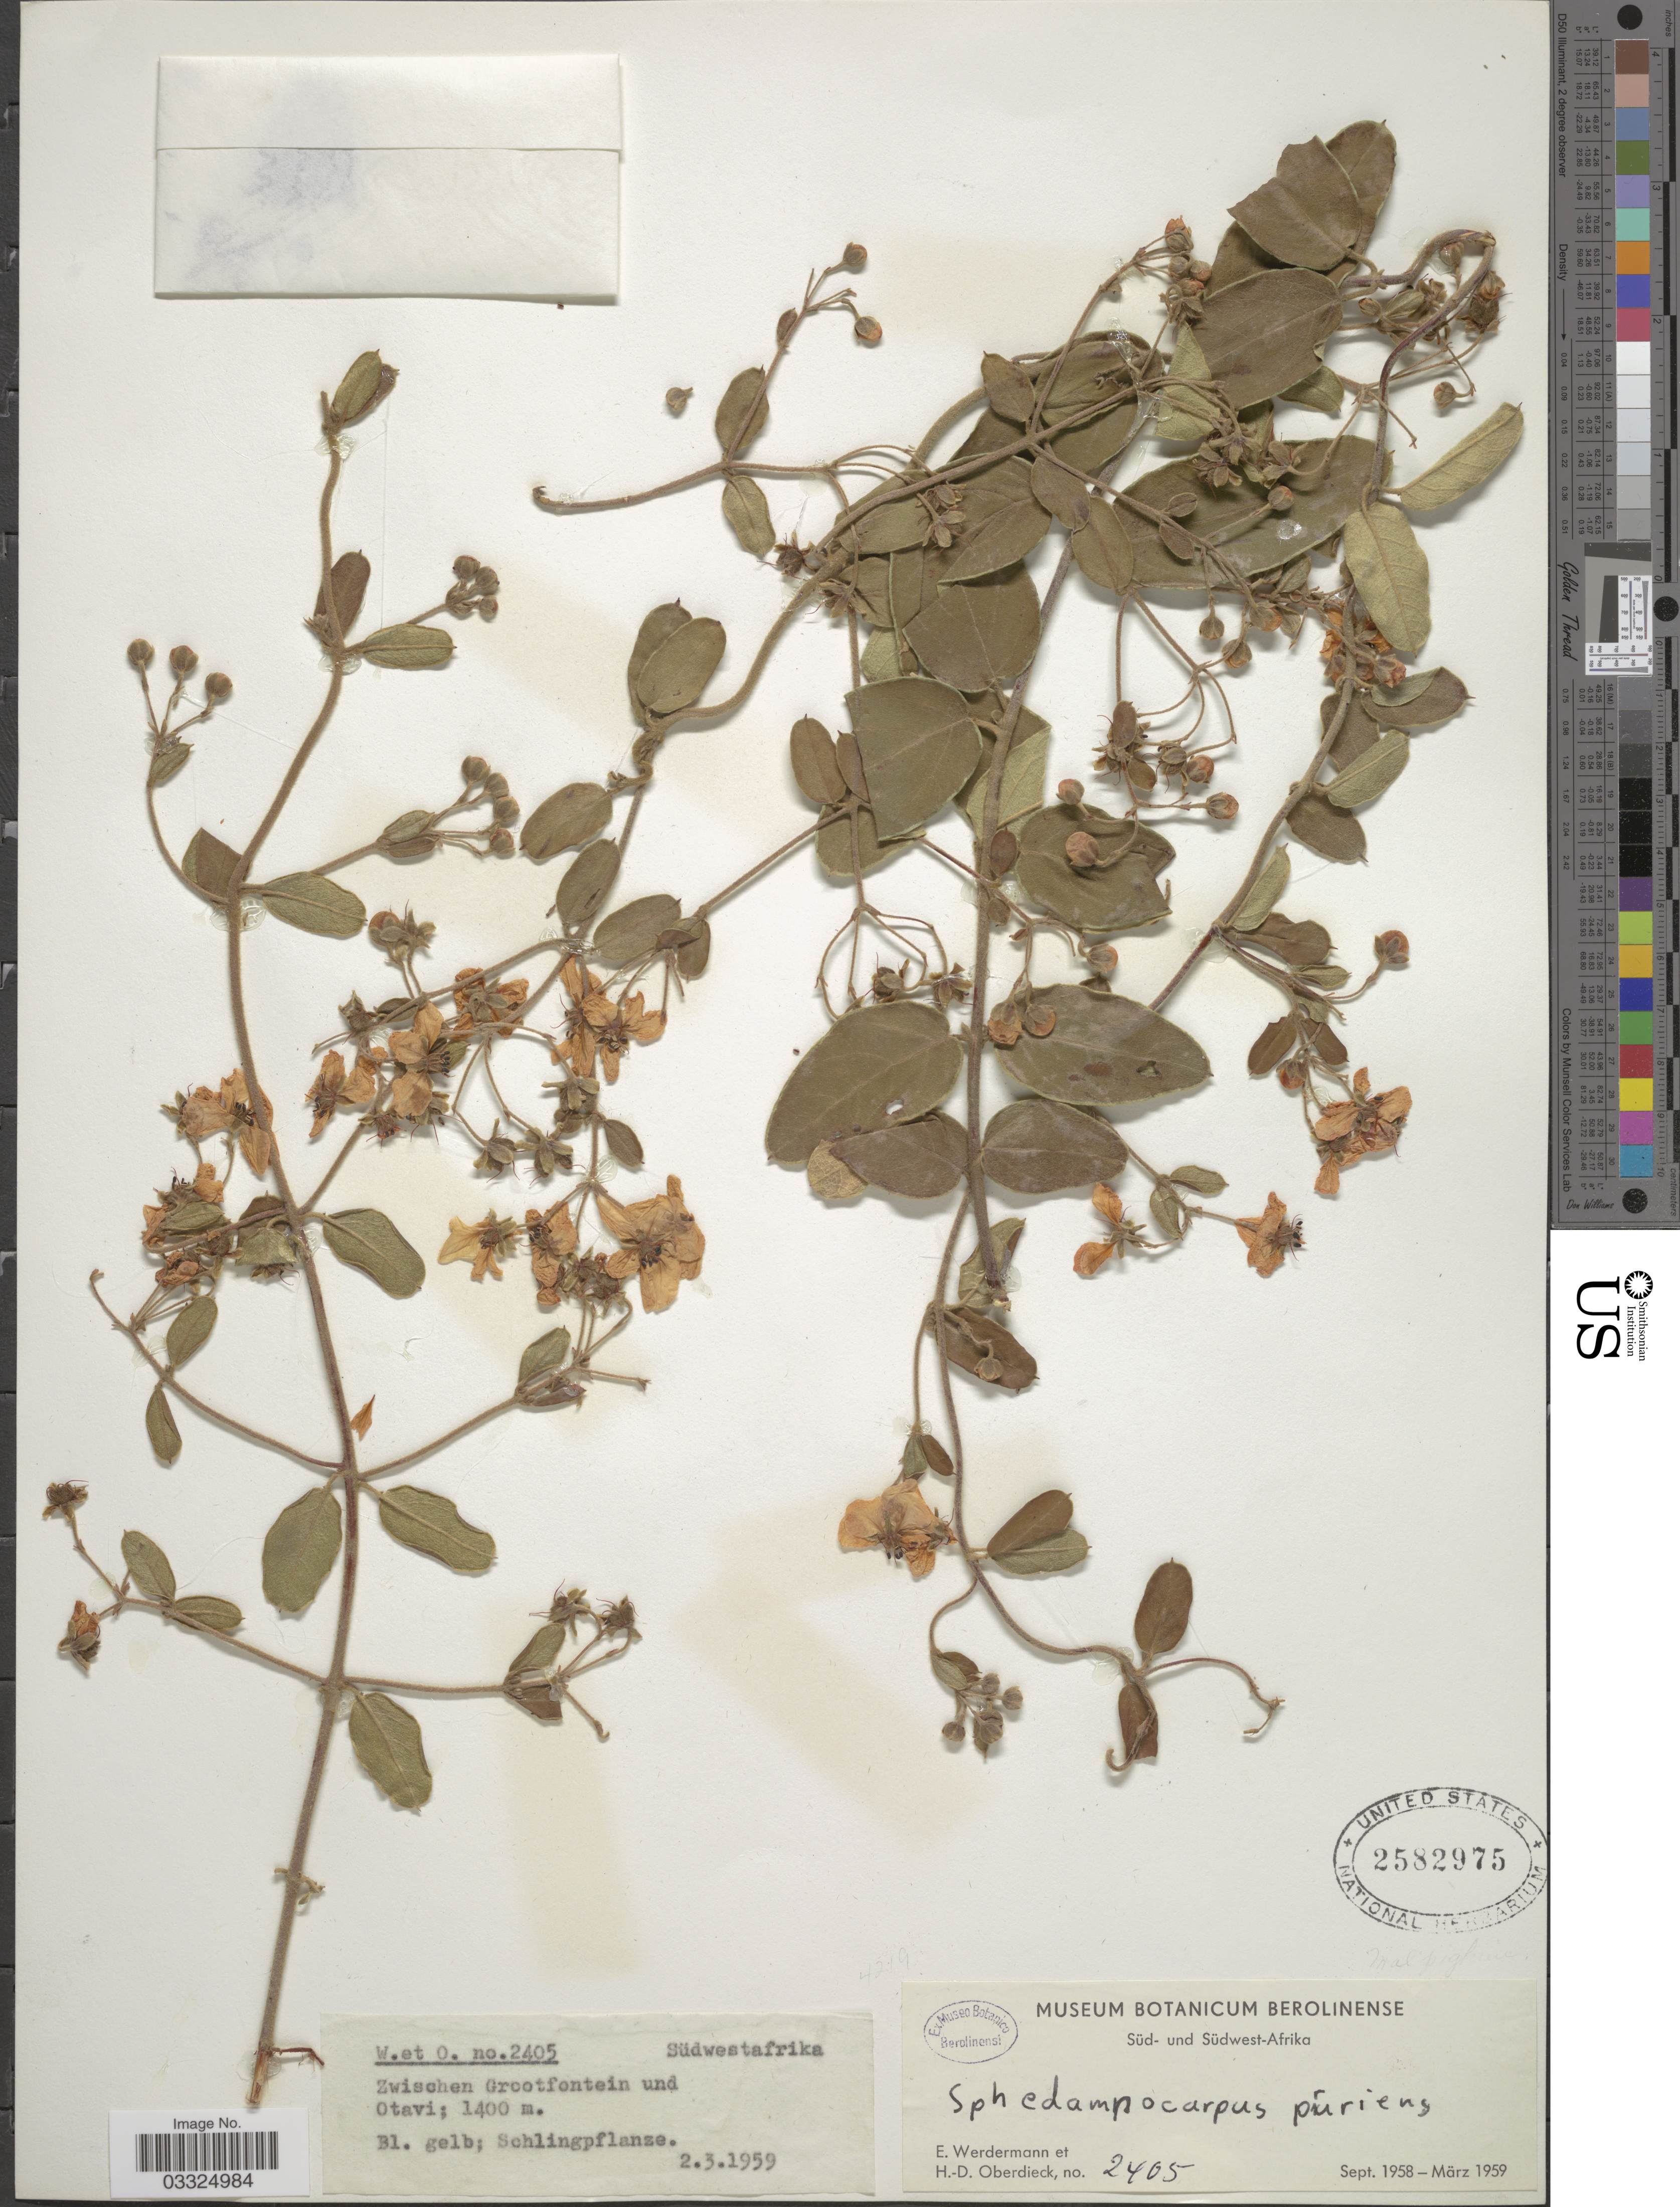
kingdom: Plantae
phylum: Tracheophyta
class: Magnoliopsida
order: Malpighiales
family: Malpighiaceae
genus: Sphedamnocarpus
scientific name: Sphedamnocarpus pruriens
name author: (A. Juss.) Szyszyl.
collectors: E. Werdermann & H. Oberdieck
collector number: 2405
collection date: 1959-03-02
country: Namibia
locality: Südwestafrika. Zwischen Grootfontein und Otavi.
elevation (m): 1400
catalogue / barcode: US 2582975